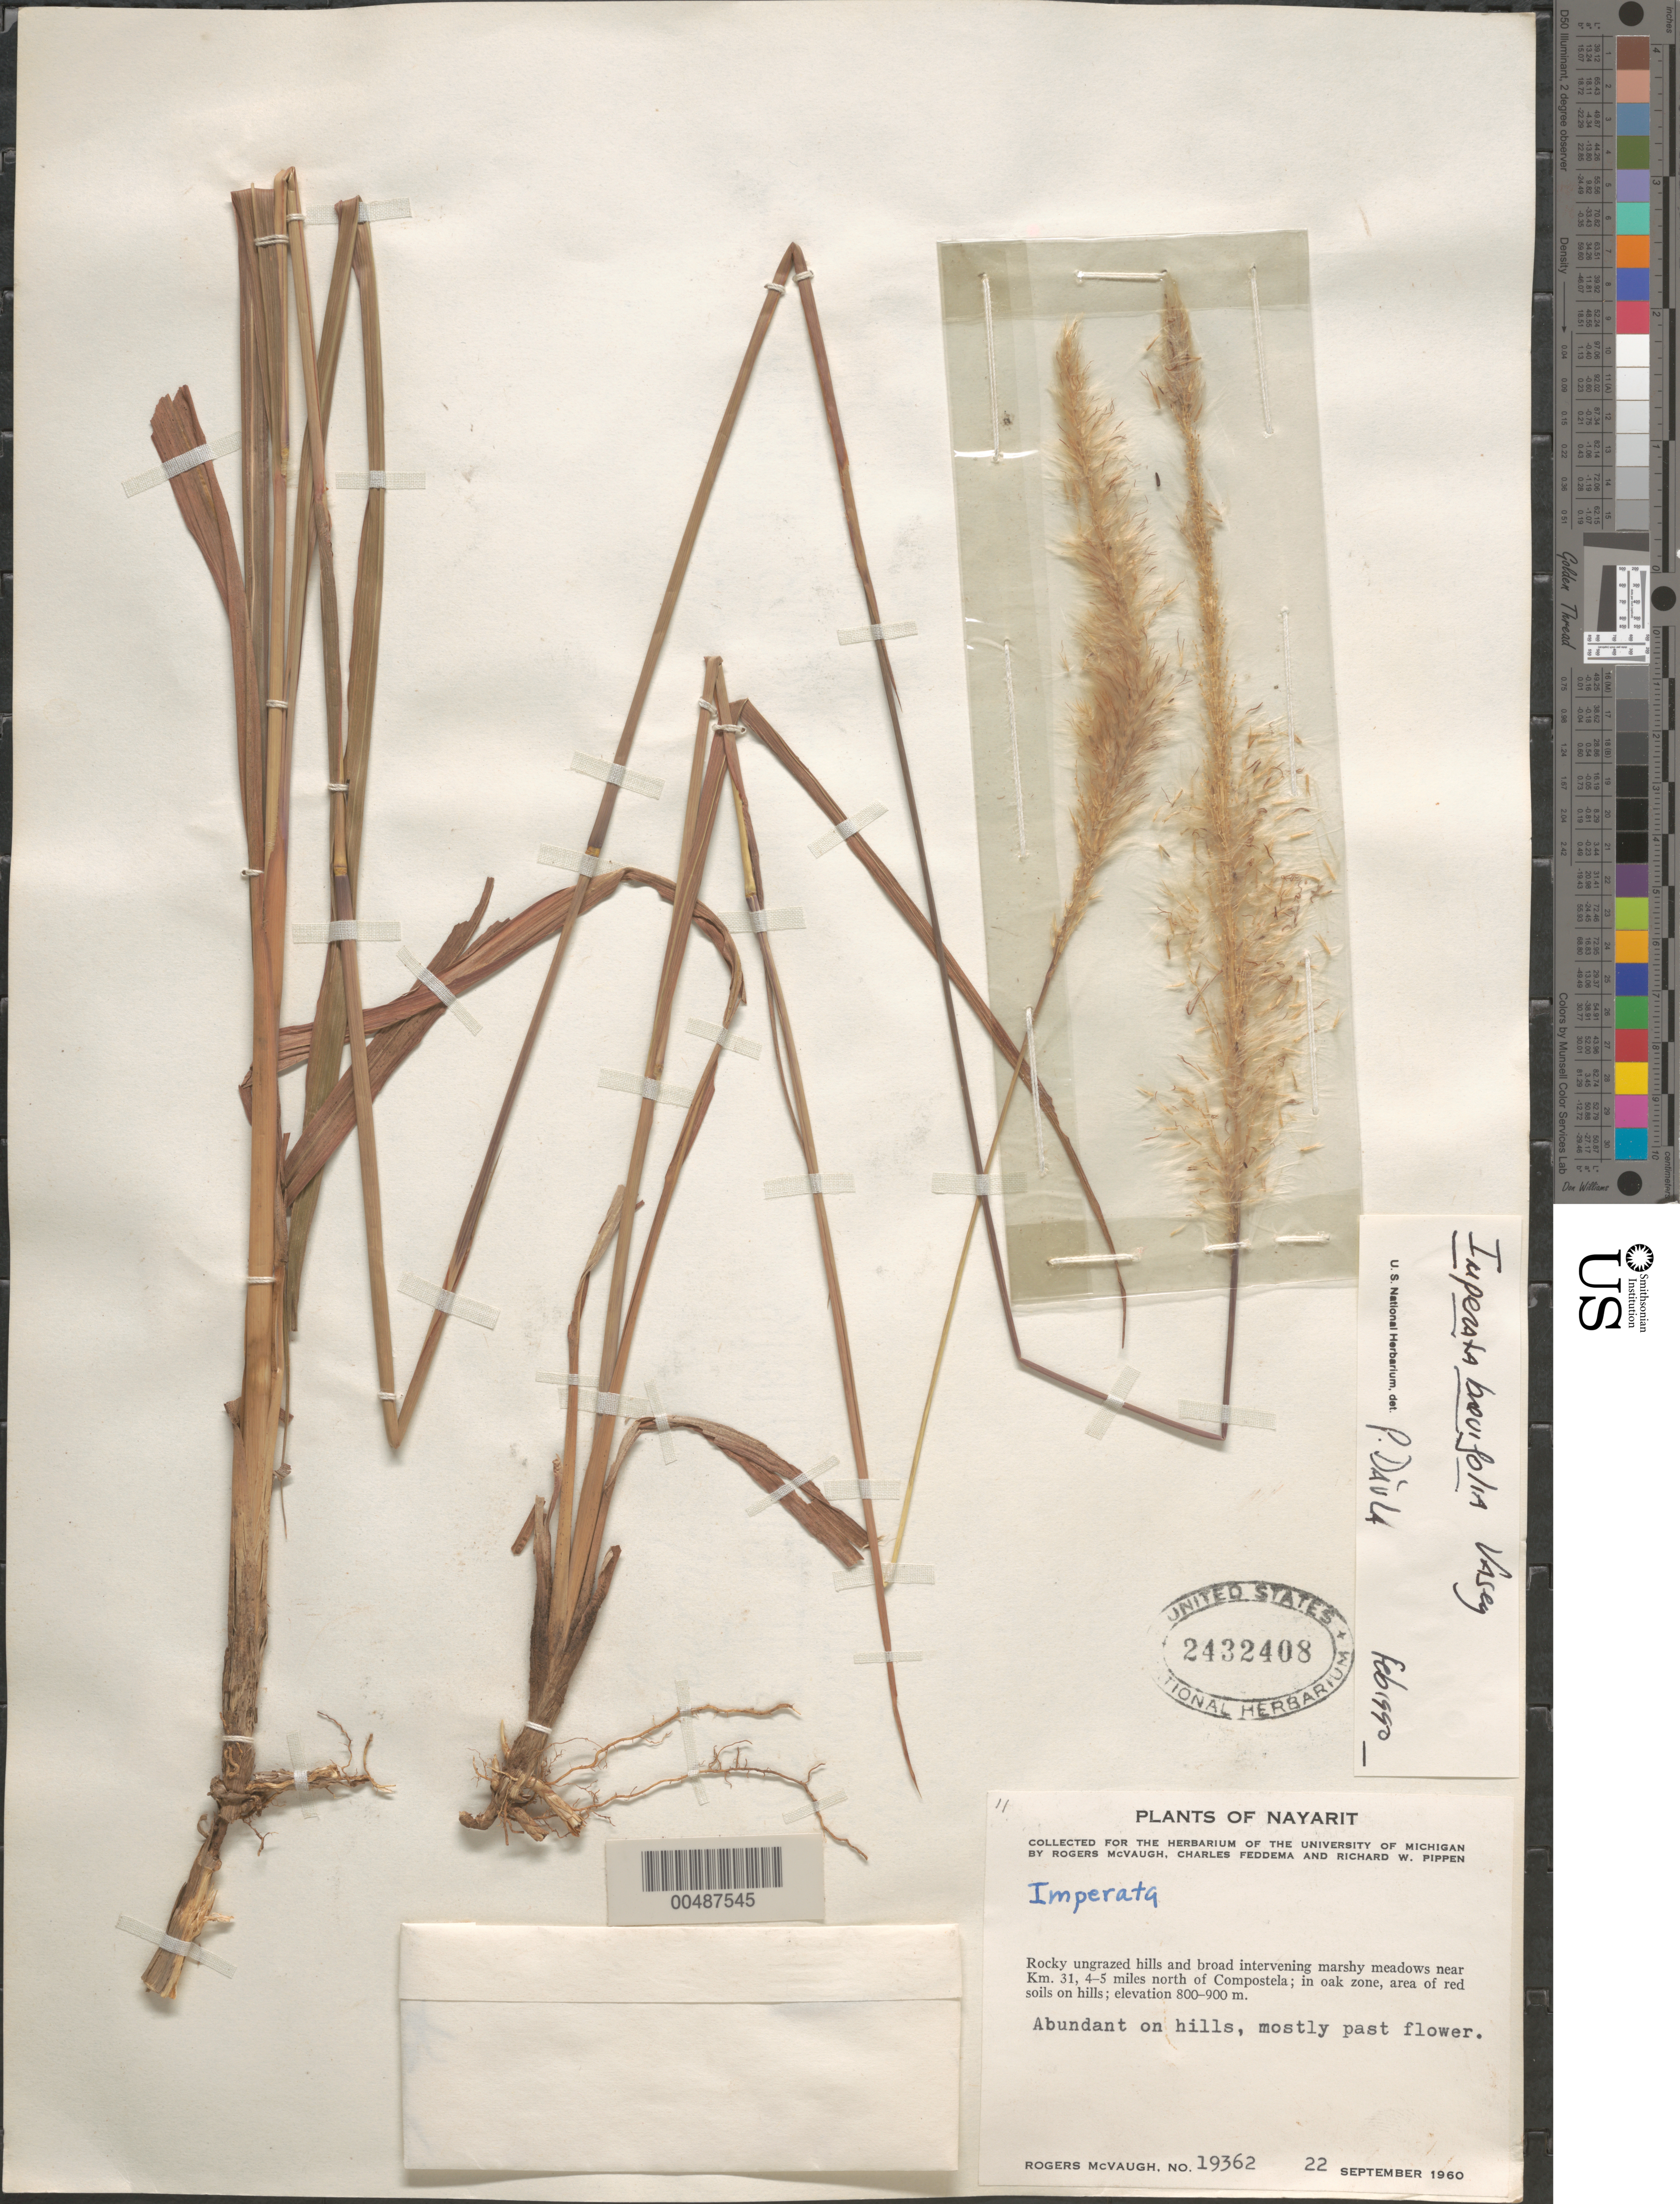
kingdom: Plantae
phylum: Tracheophyta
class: Liliopsida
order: Poales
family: Poaceae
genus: Imperata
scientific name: Imperata brevifolia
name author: Vasey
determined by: Dávila, P. D.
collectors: R. McVaugh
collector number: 19362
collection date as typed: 22 Sep 1960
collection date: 1960-09-22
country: Mexico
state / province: Nayarit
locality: Near Km 31, 4-5 mi N of Compostela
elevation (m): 800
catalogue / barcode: US 2432408